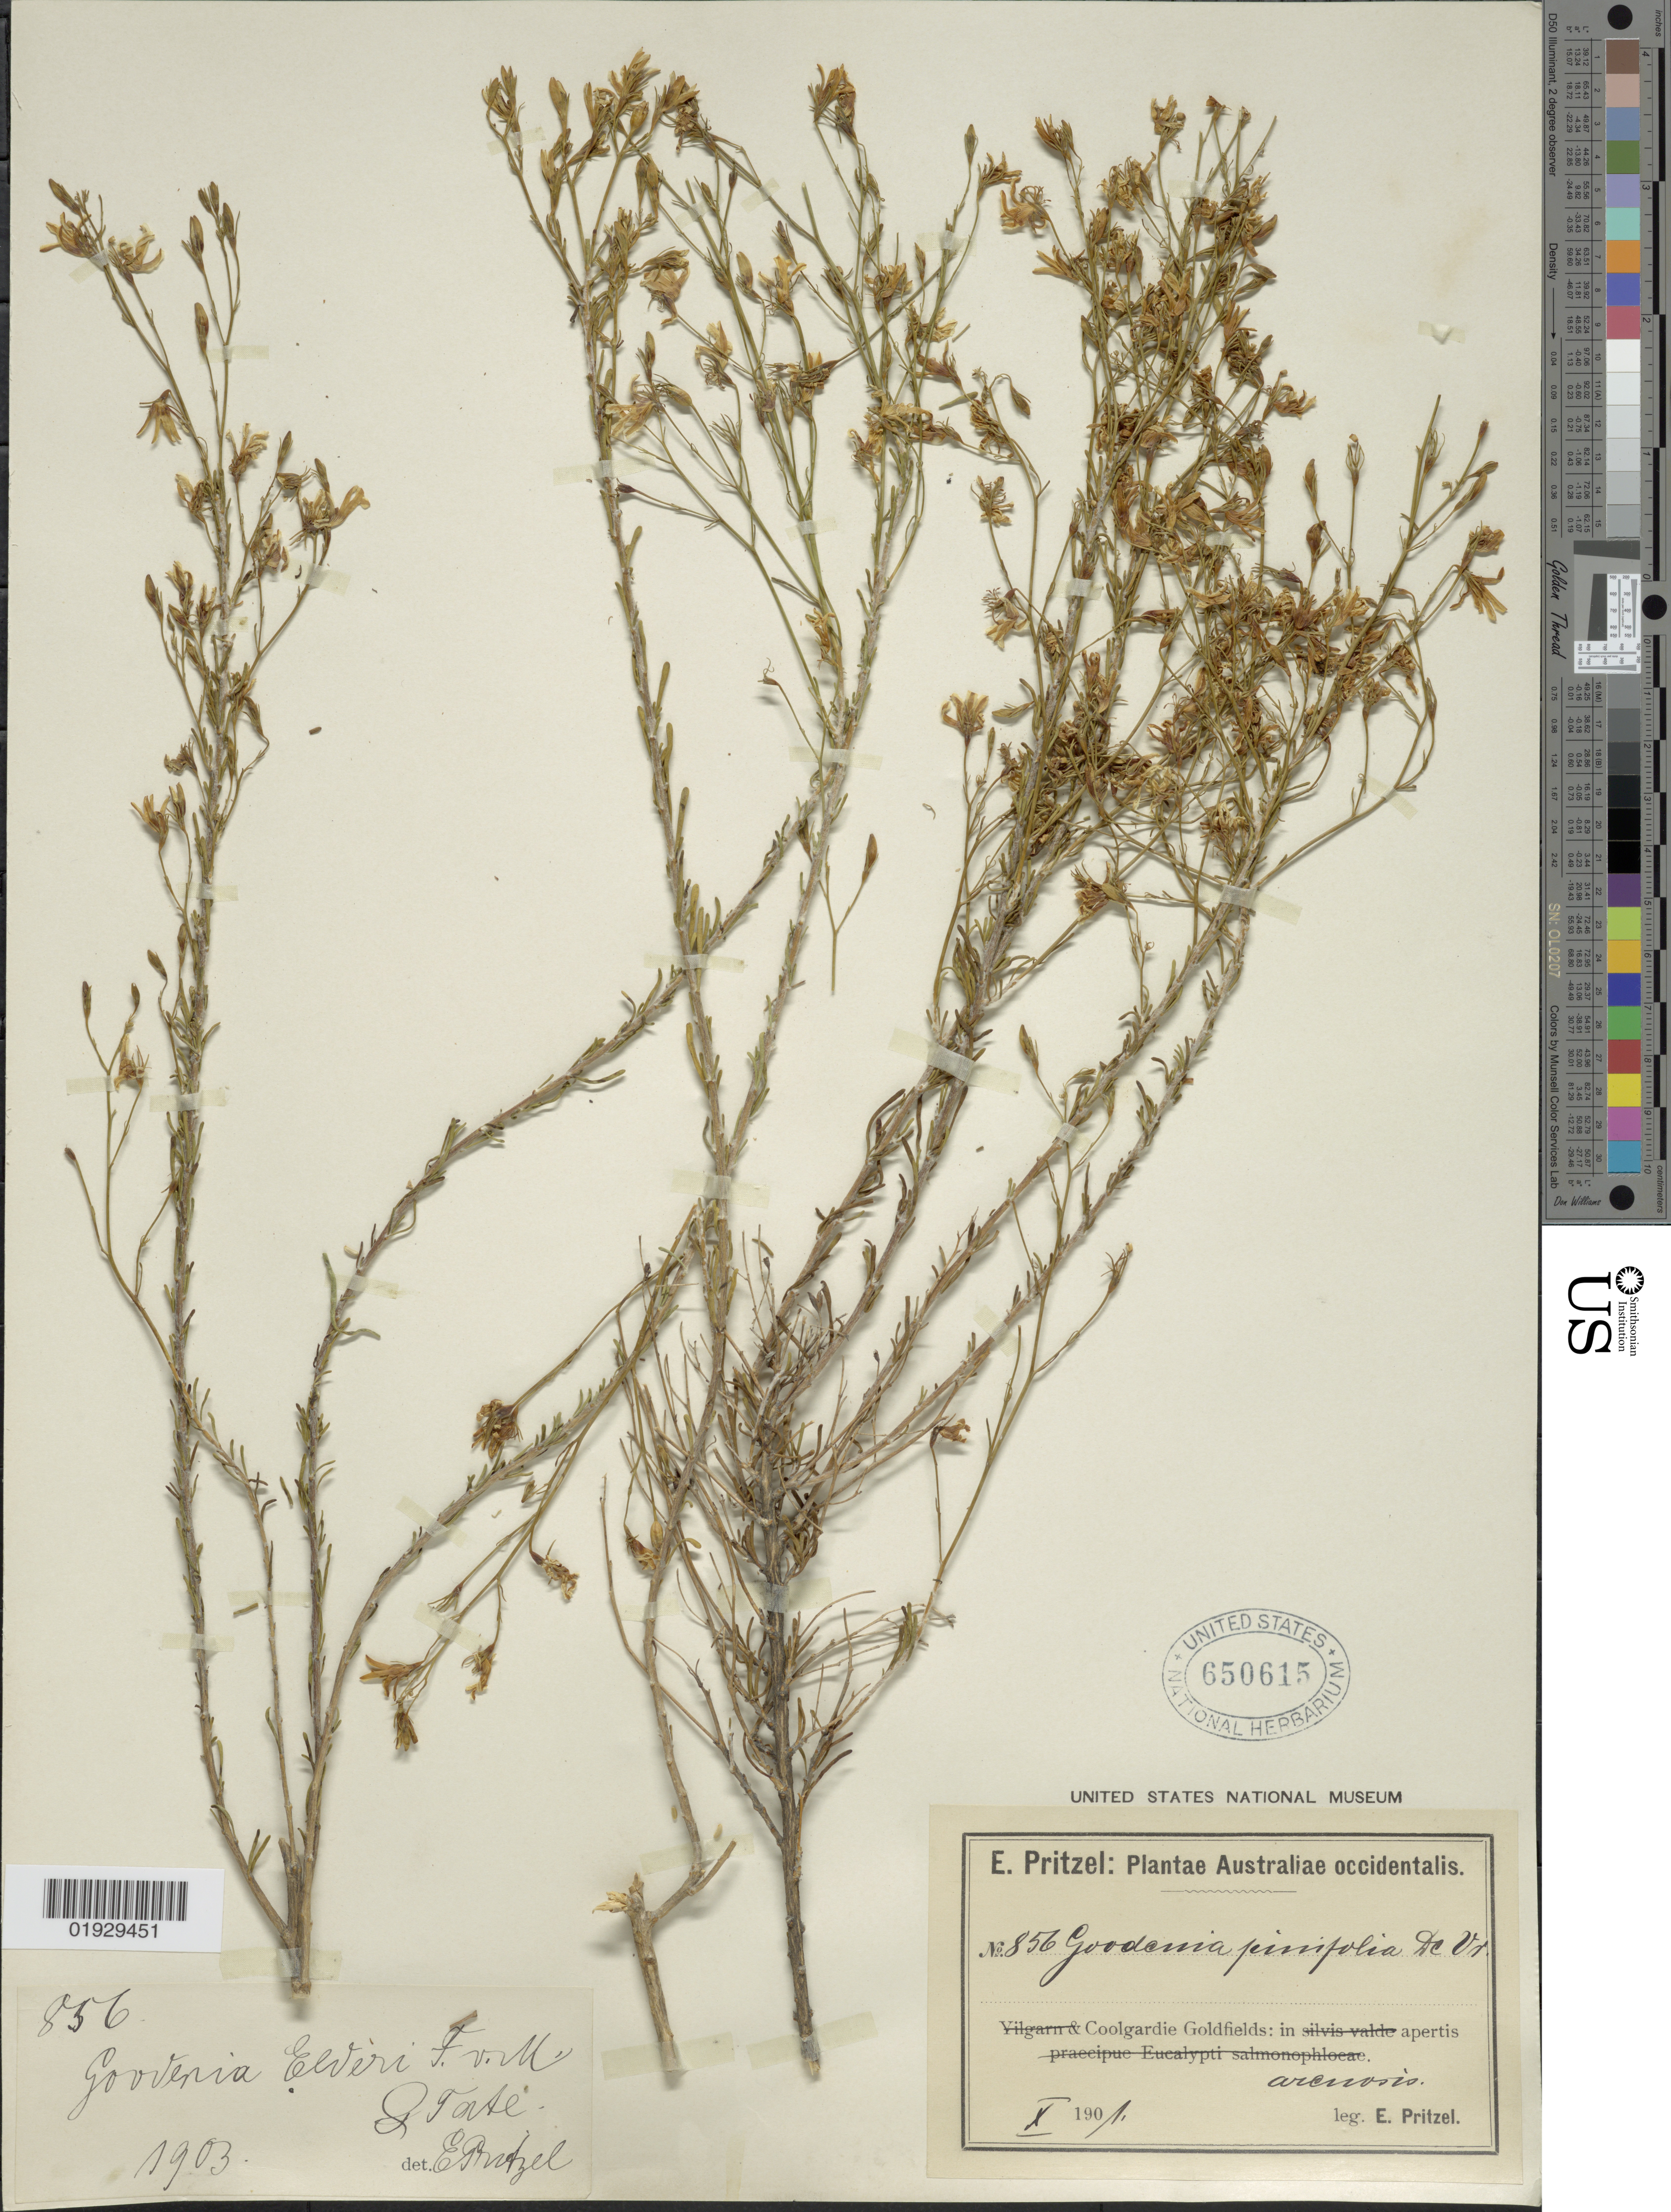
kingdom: Plantae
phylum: Tracheophyta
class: Magnoliopsida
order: Asterales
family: Goodeniaceae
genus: Goodenia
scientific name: Goodenia elderi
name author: F. Muell. & Tate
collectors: E. G. Pritzel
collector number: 856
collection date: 1901-10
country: Australia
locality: Australiae occidentalis, Coolgardie Goldfields: in apertis arenosis.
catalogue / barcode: US 650615